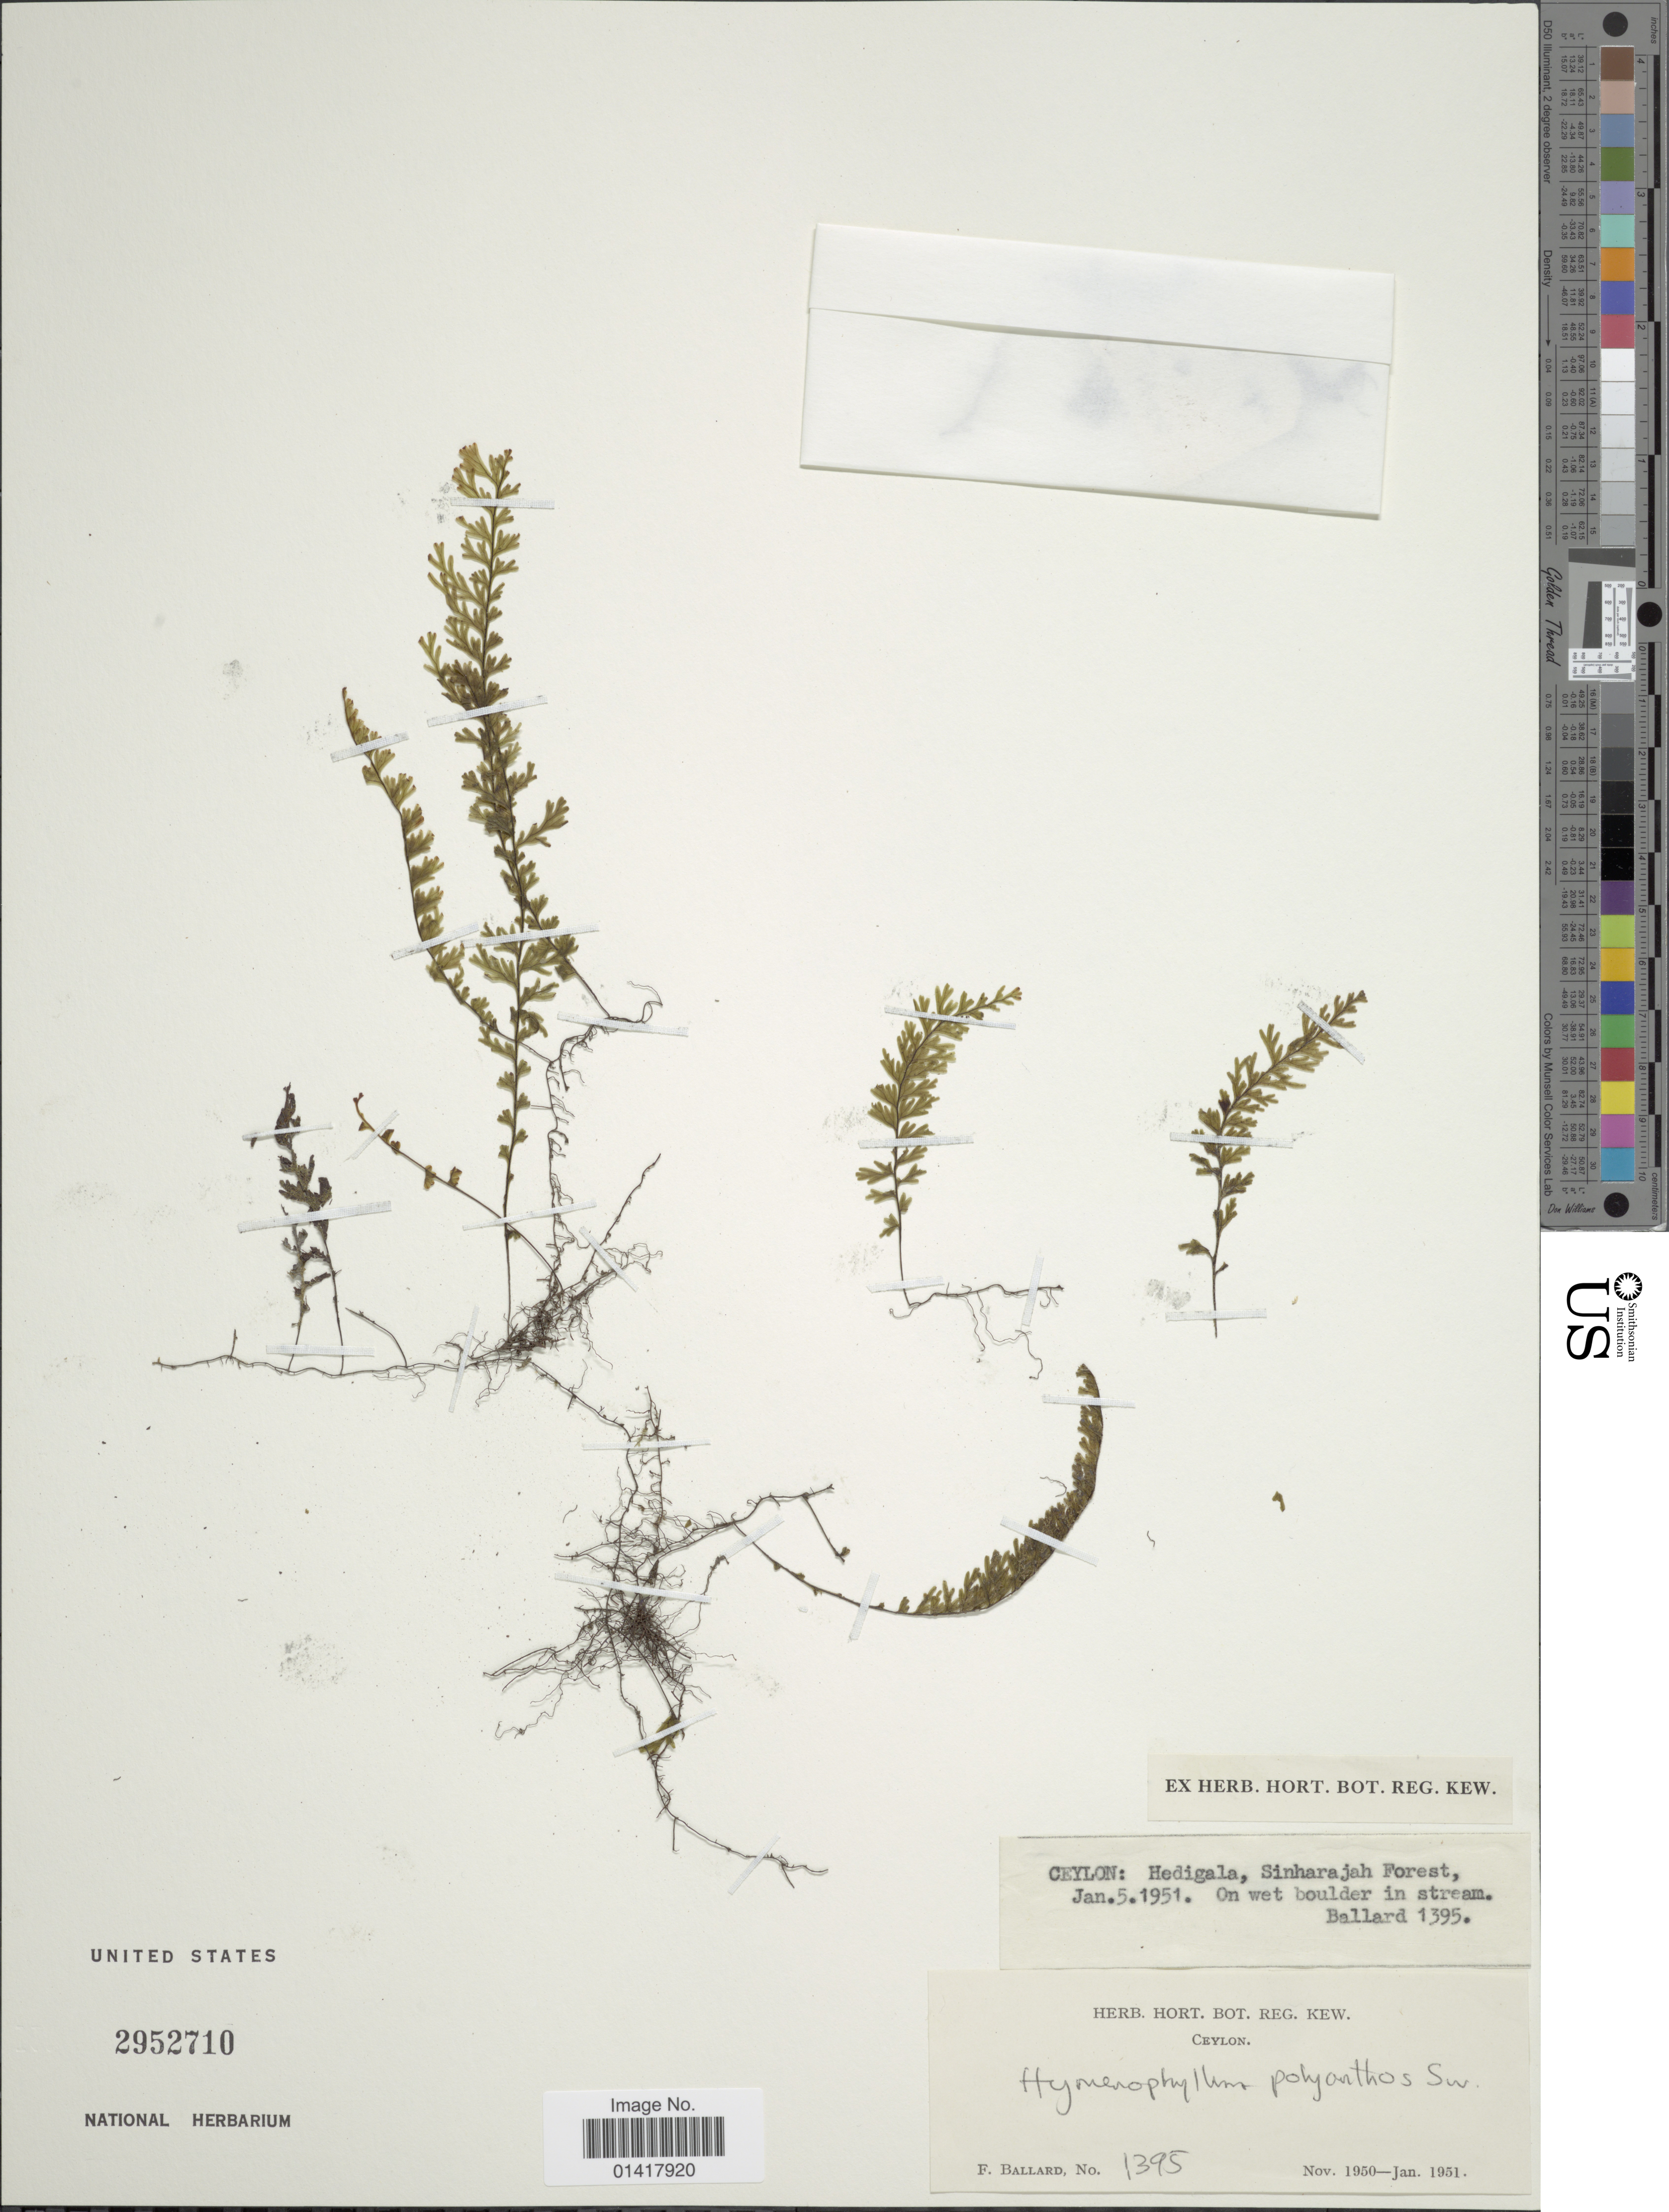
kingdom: Plantae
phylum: Tracheophyta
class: Polypodiopsida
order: Hymenophyllales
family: Hymenophyllaceae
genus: Hymenophyllum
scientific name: Hymenophyllum polyanthos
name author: (Sw.) Sw.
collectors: F. Ballard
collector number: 1395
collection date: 1950-11/1951-01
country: Sri Lanka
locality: Ceylon: Hedigal, Sinharajah Forest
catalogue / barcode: US 2952710